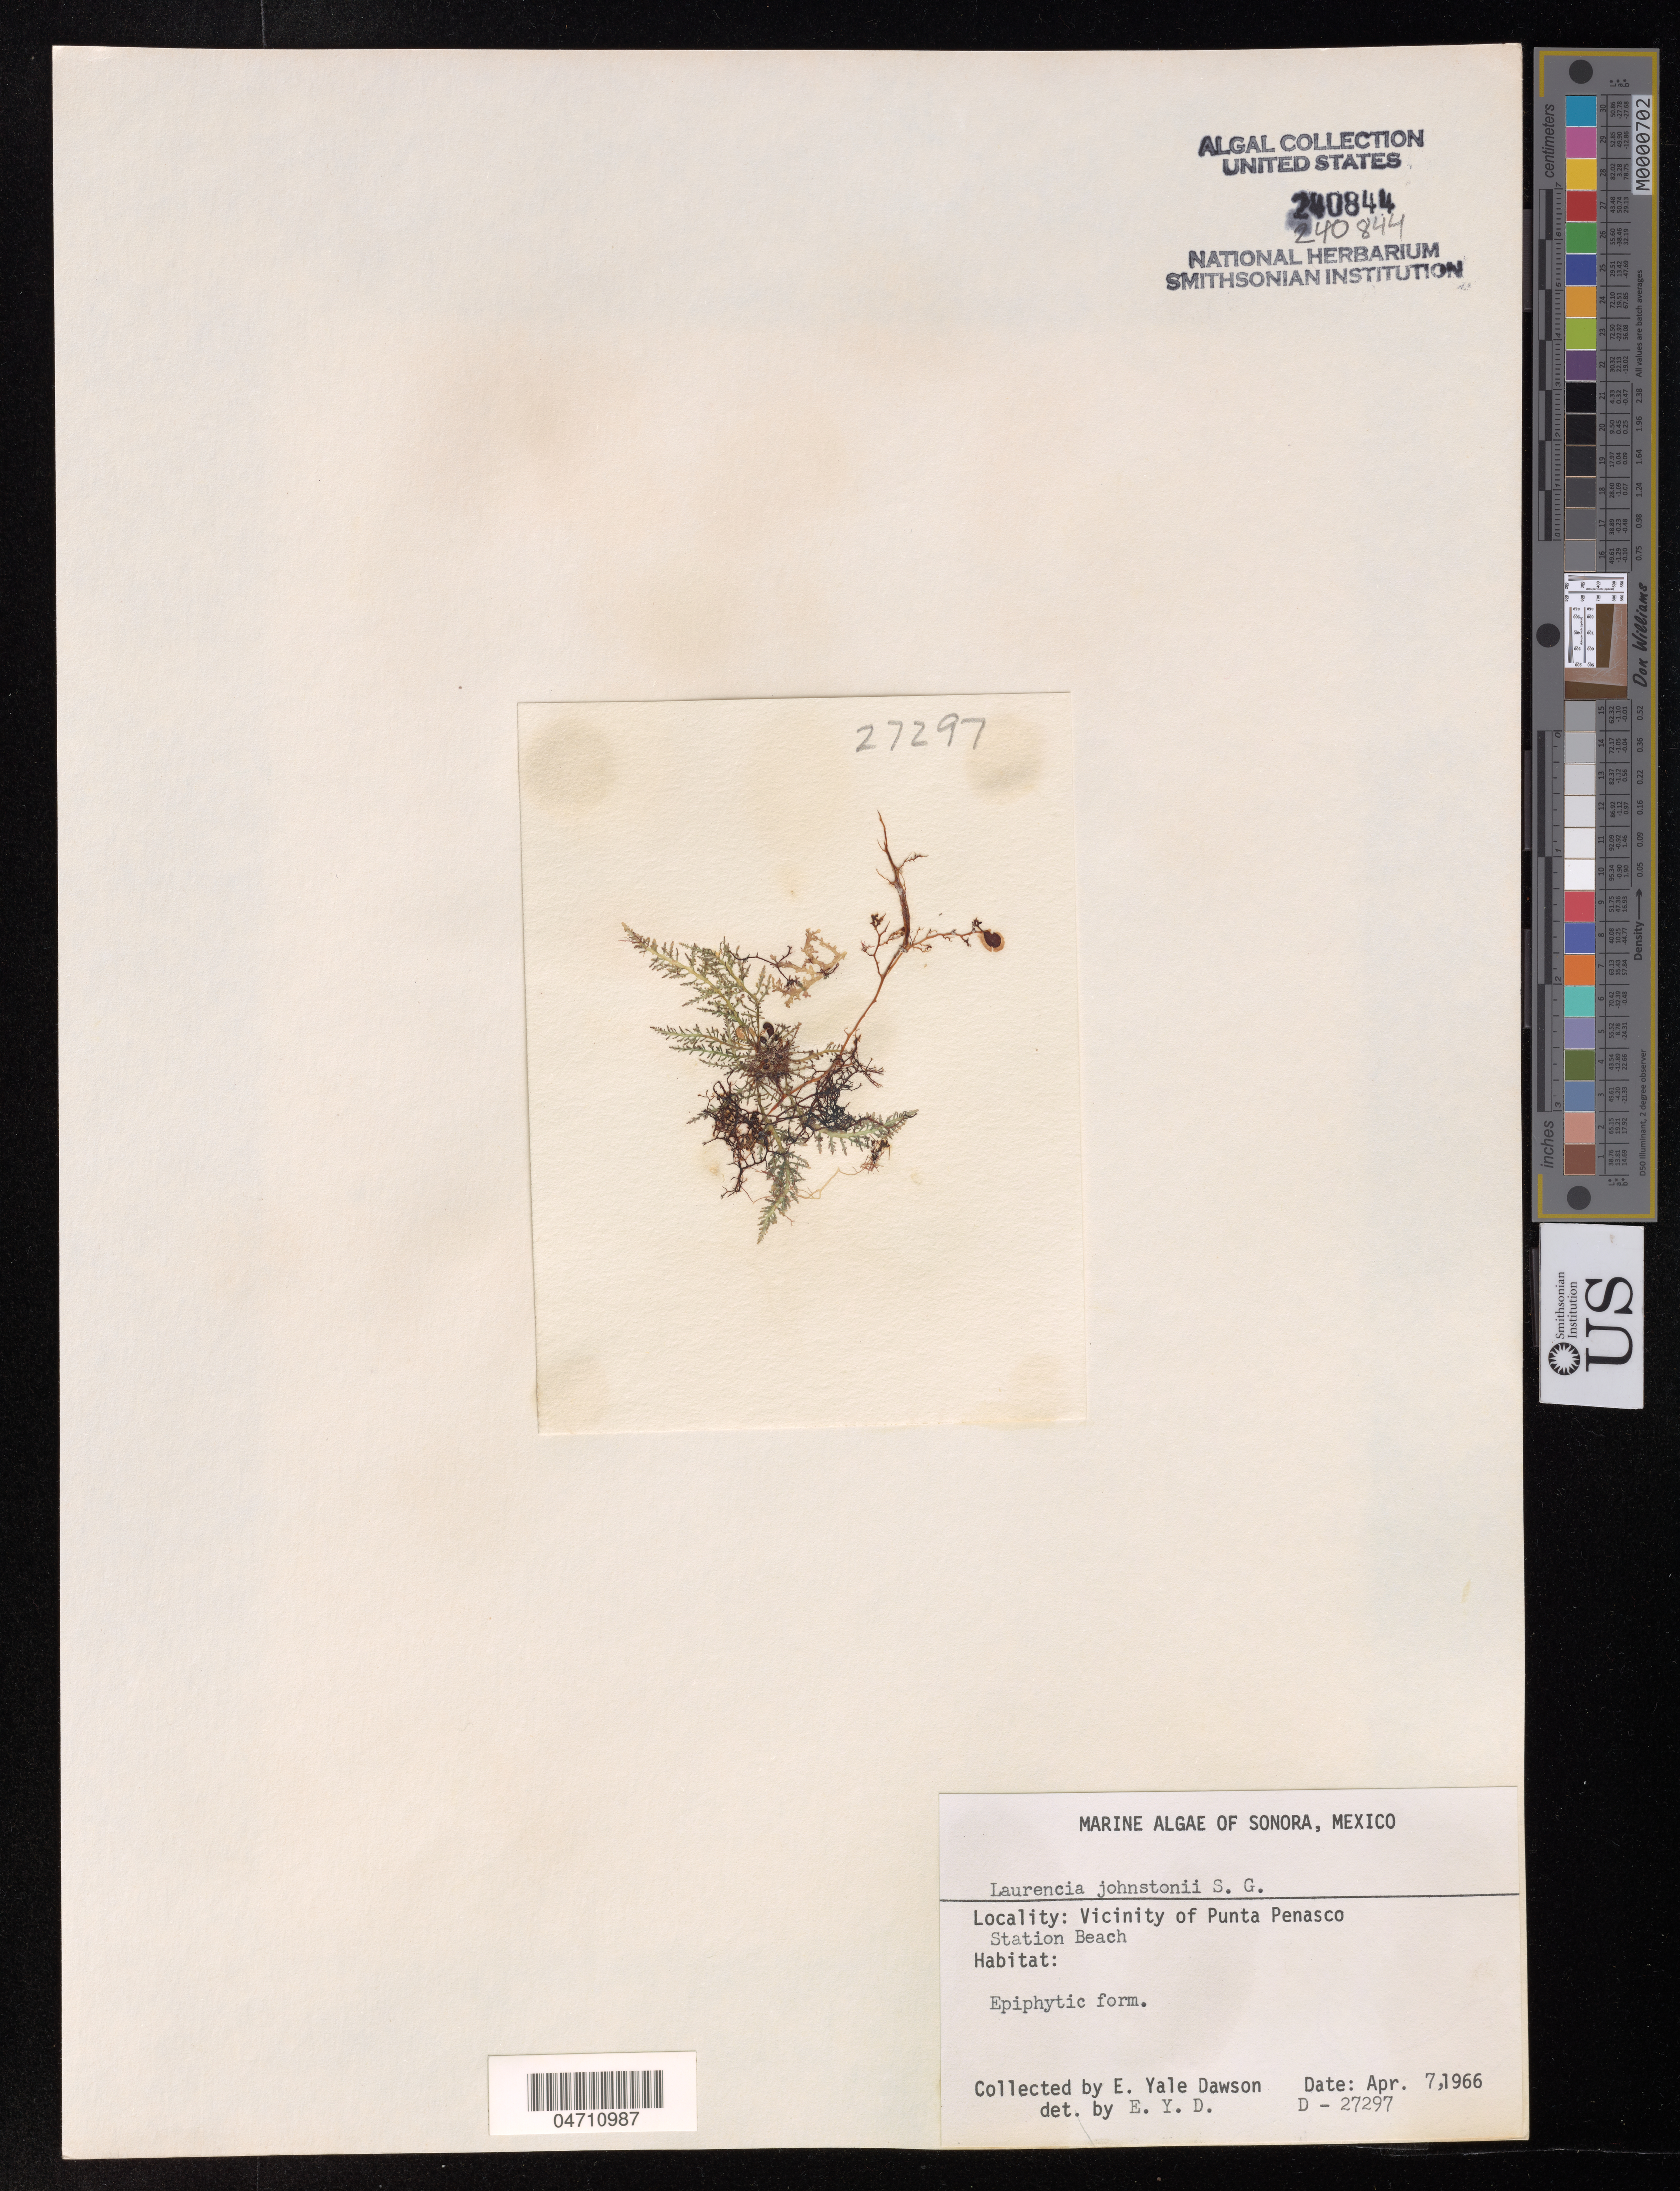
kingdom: Plantae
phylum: Rhodophyta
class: Florideophyceae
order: Ceramiales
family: Rhodomelaceae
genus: Laurencia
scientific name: Laurencia johnstonii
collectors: E. Y. Dawson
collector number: D-27297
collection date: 1966-04-07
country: Mexico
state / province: Sonora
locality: Vicinity of Punta Penasco. Station Beach.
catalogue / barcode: US 240844